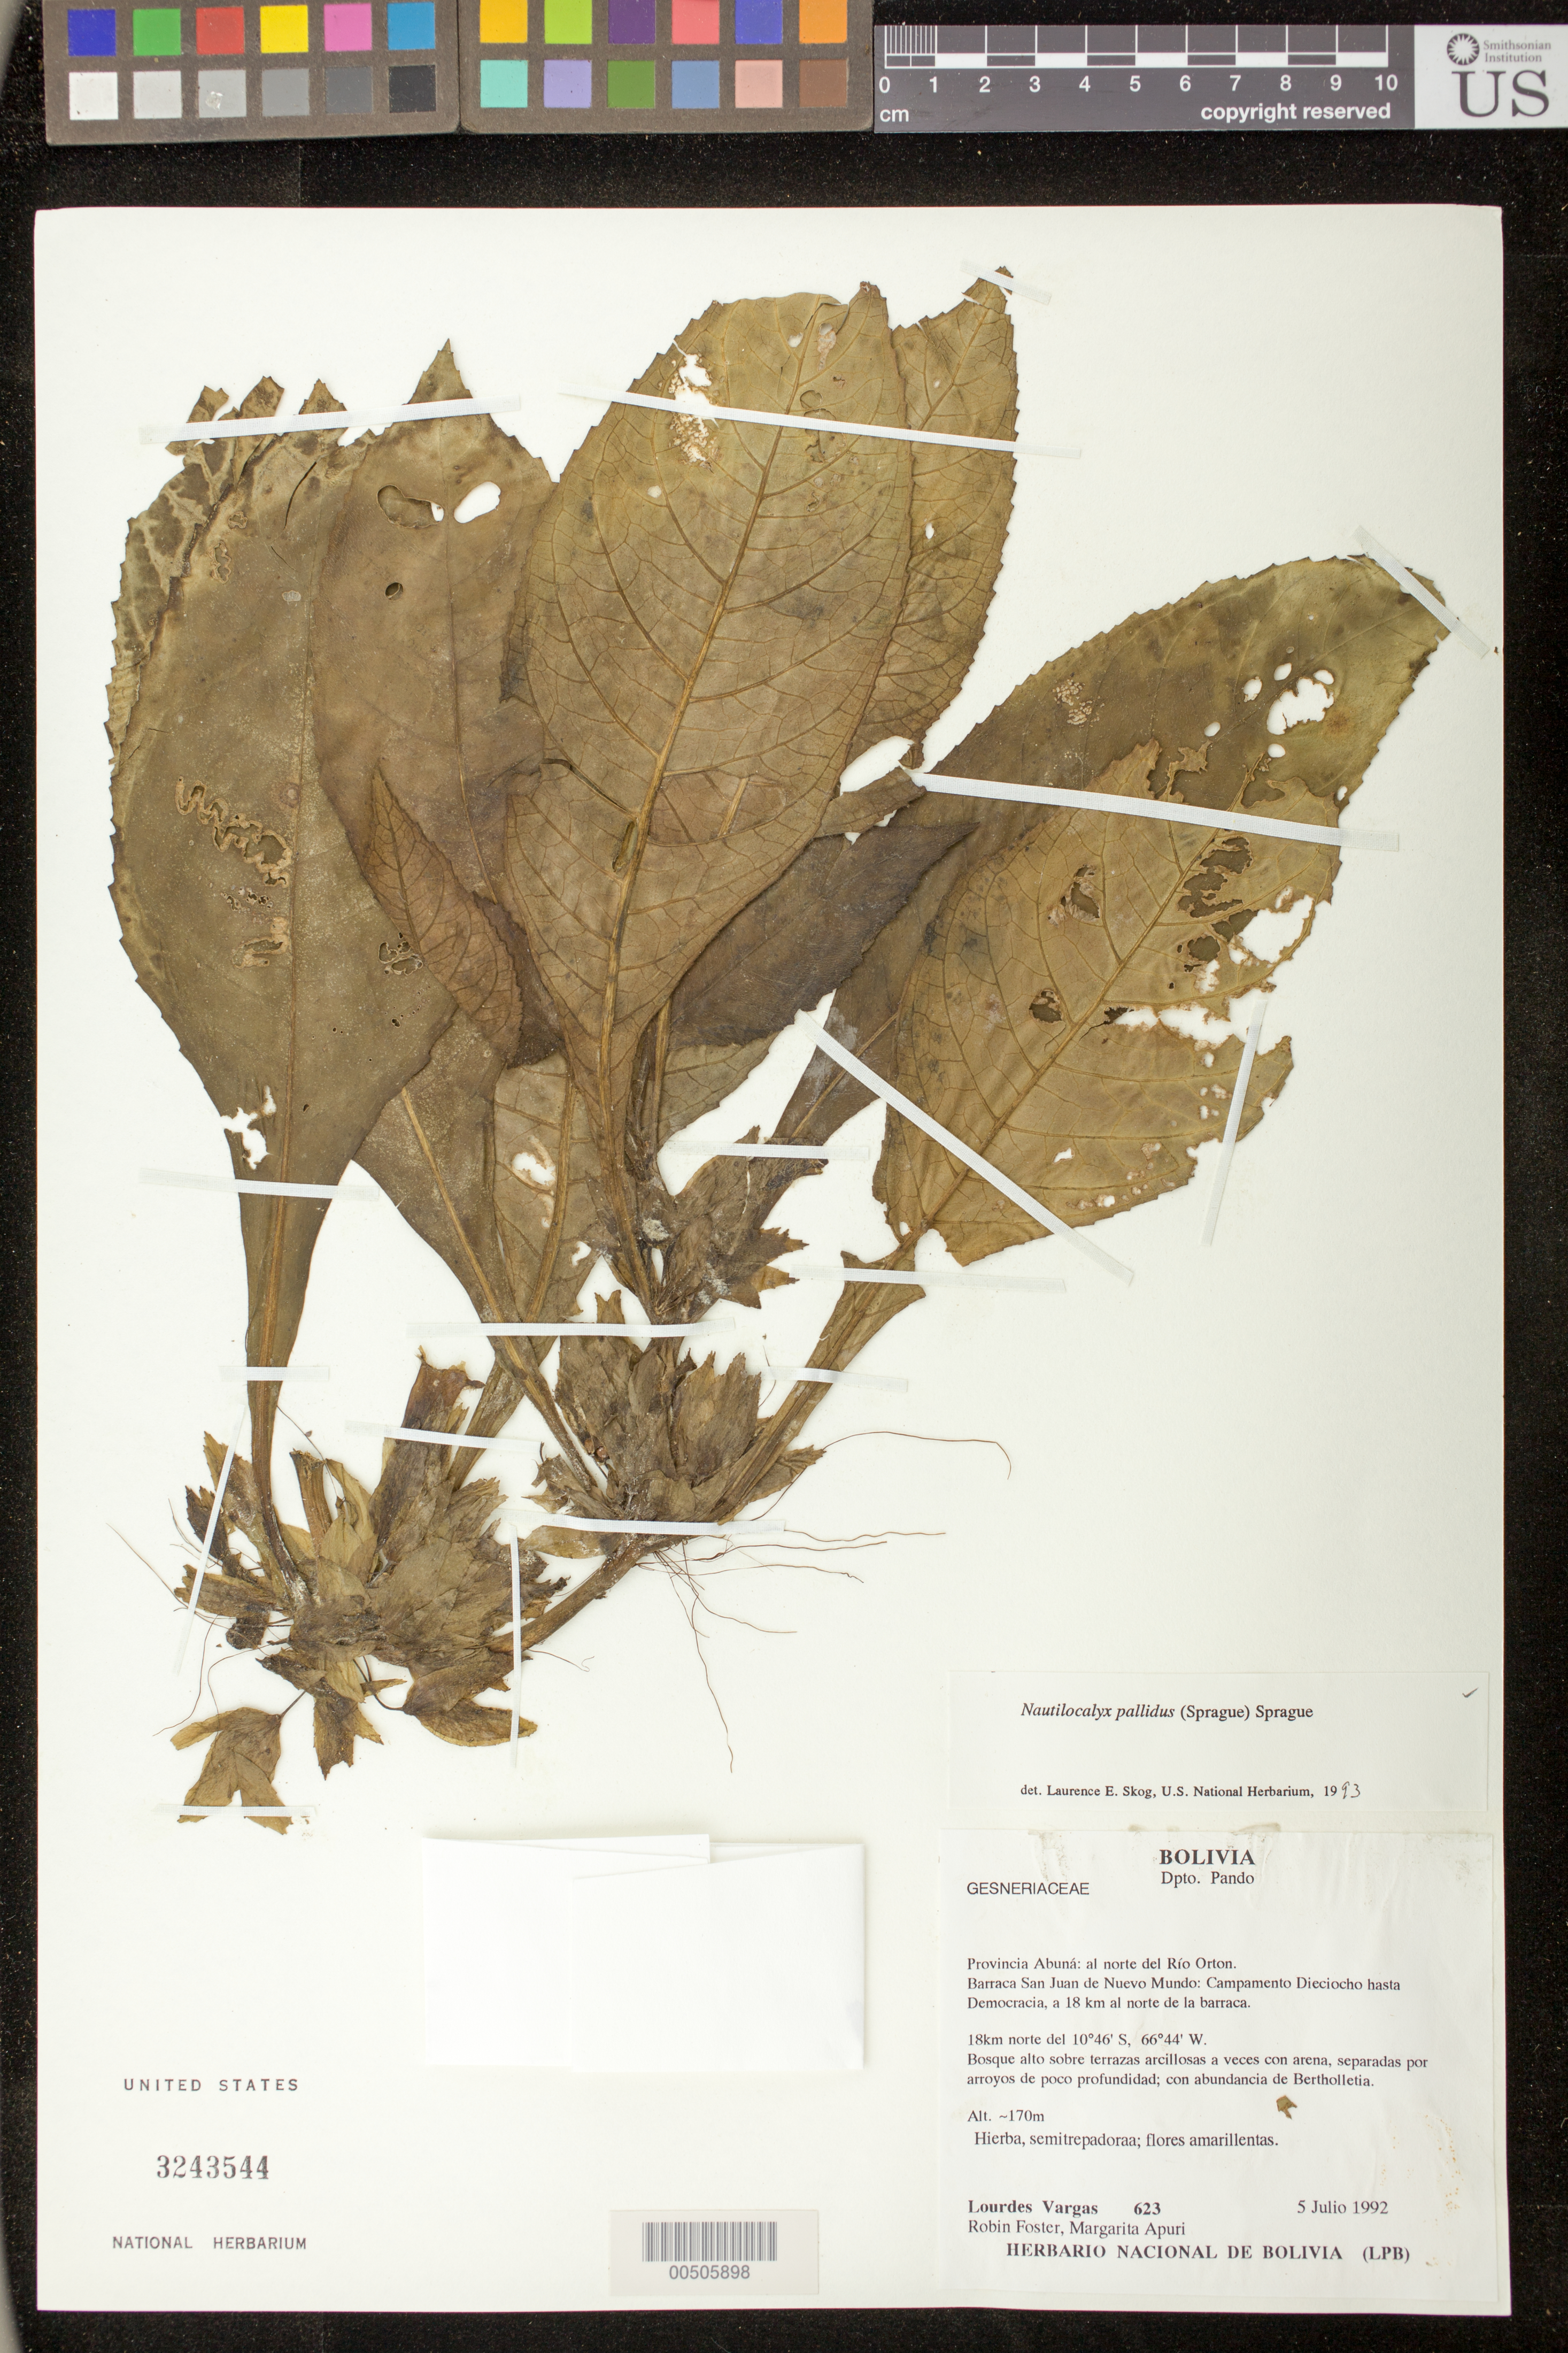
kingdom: Plantae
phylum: Tracheophyta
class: Magnoliopsida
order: Lamiales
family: Gesneriaceae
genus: Nautilocalyx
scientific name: Nautilocalyx pallidus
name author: (Sprague) C. Sprague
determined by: Skog, Laurence E.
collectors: L. Vargas, R. Foster & M. Apuri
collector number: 623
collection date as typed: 05 Jul 1992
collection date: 1992-07-05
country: Bolivia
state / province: Pando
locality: Prov. Abuná, al N del río Orton, Barraca San Juan de Nuevo Mundo; Campamento Dieciocho hasta Democracia, 18 km al N de la barraca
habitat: Bosque alto, sobre terrazas arcillosas aveces con arena, separadas por arroyos de poca profundidad; con abundancia de Bertholletia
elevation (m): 170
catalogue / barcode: US 3243544